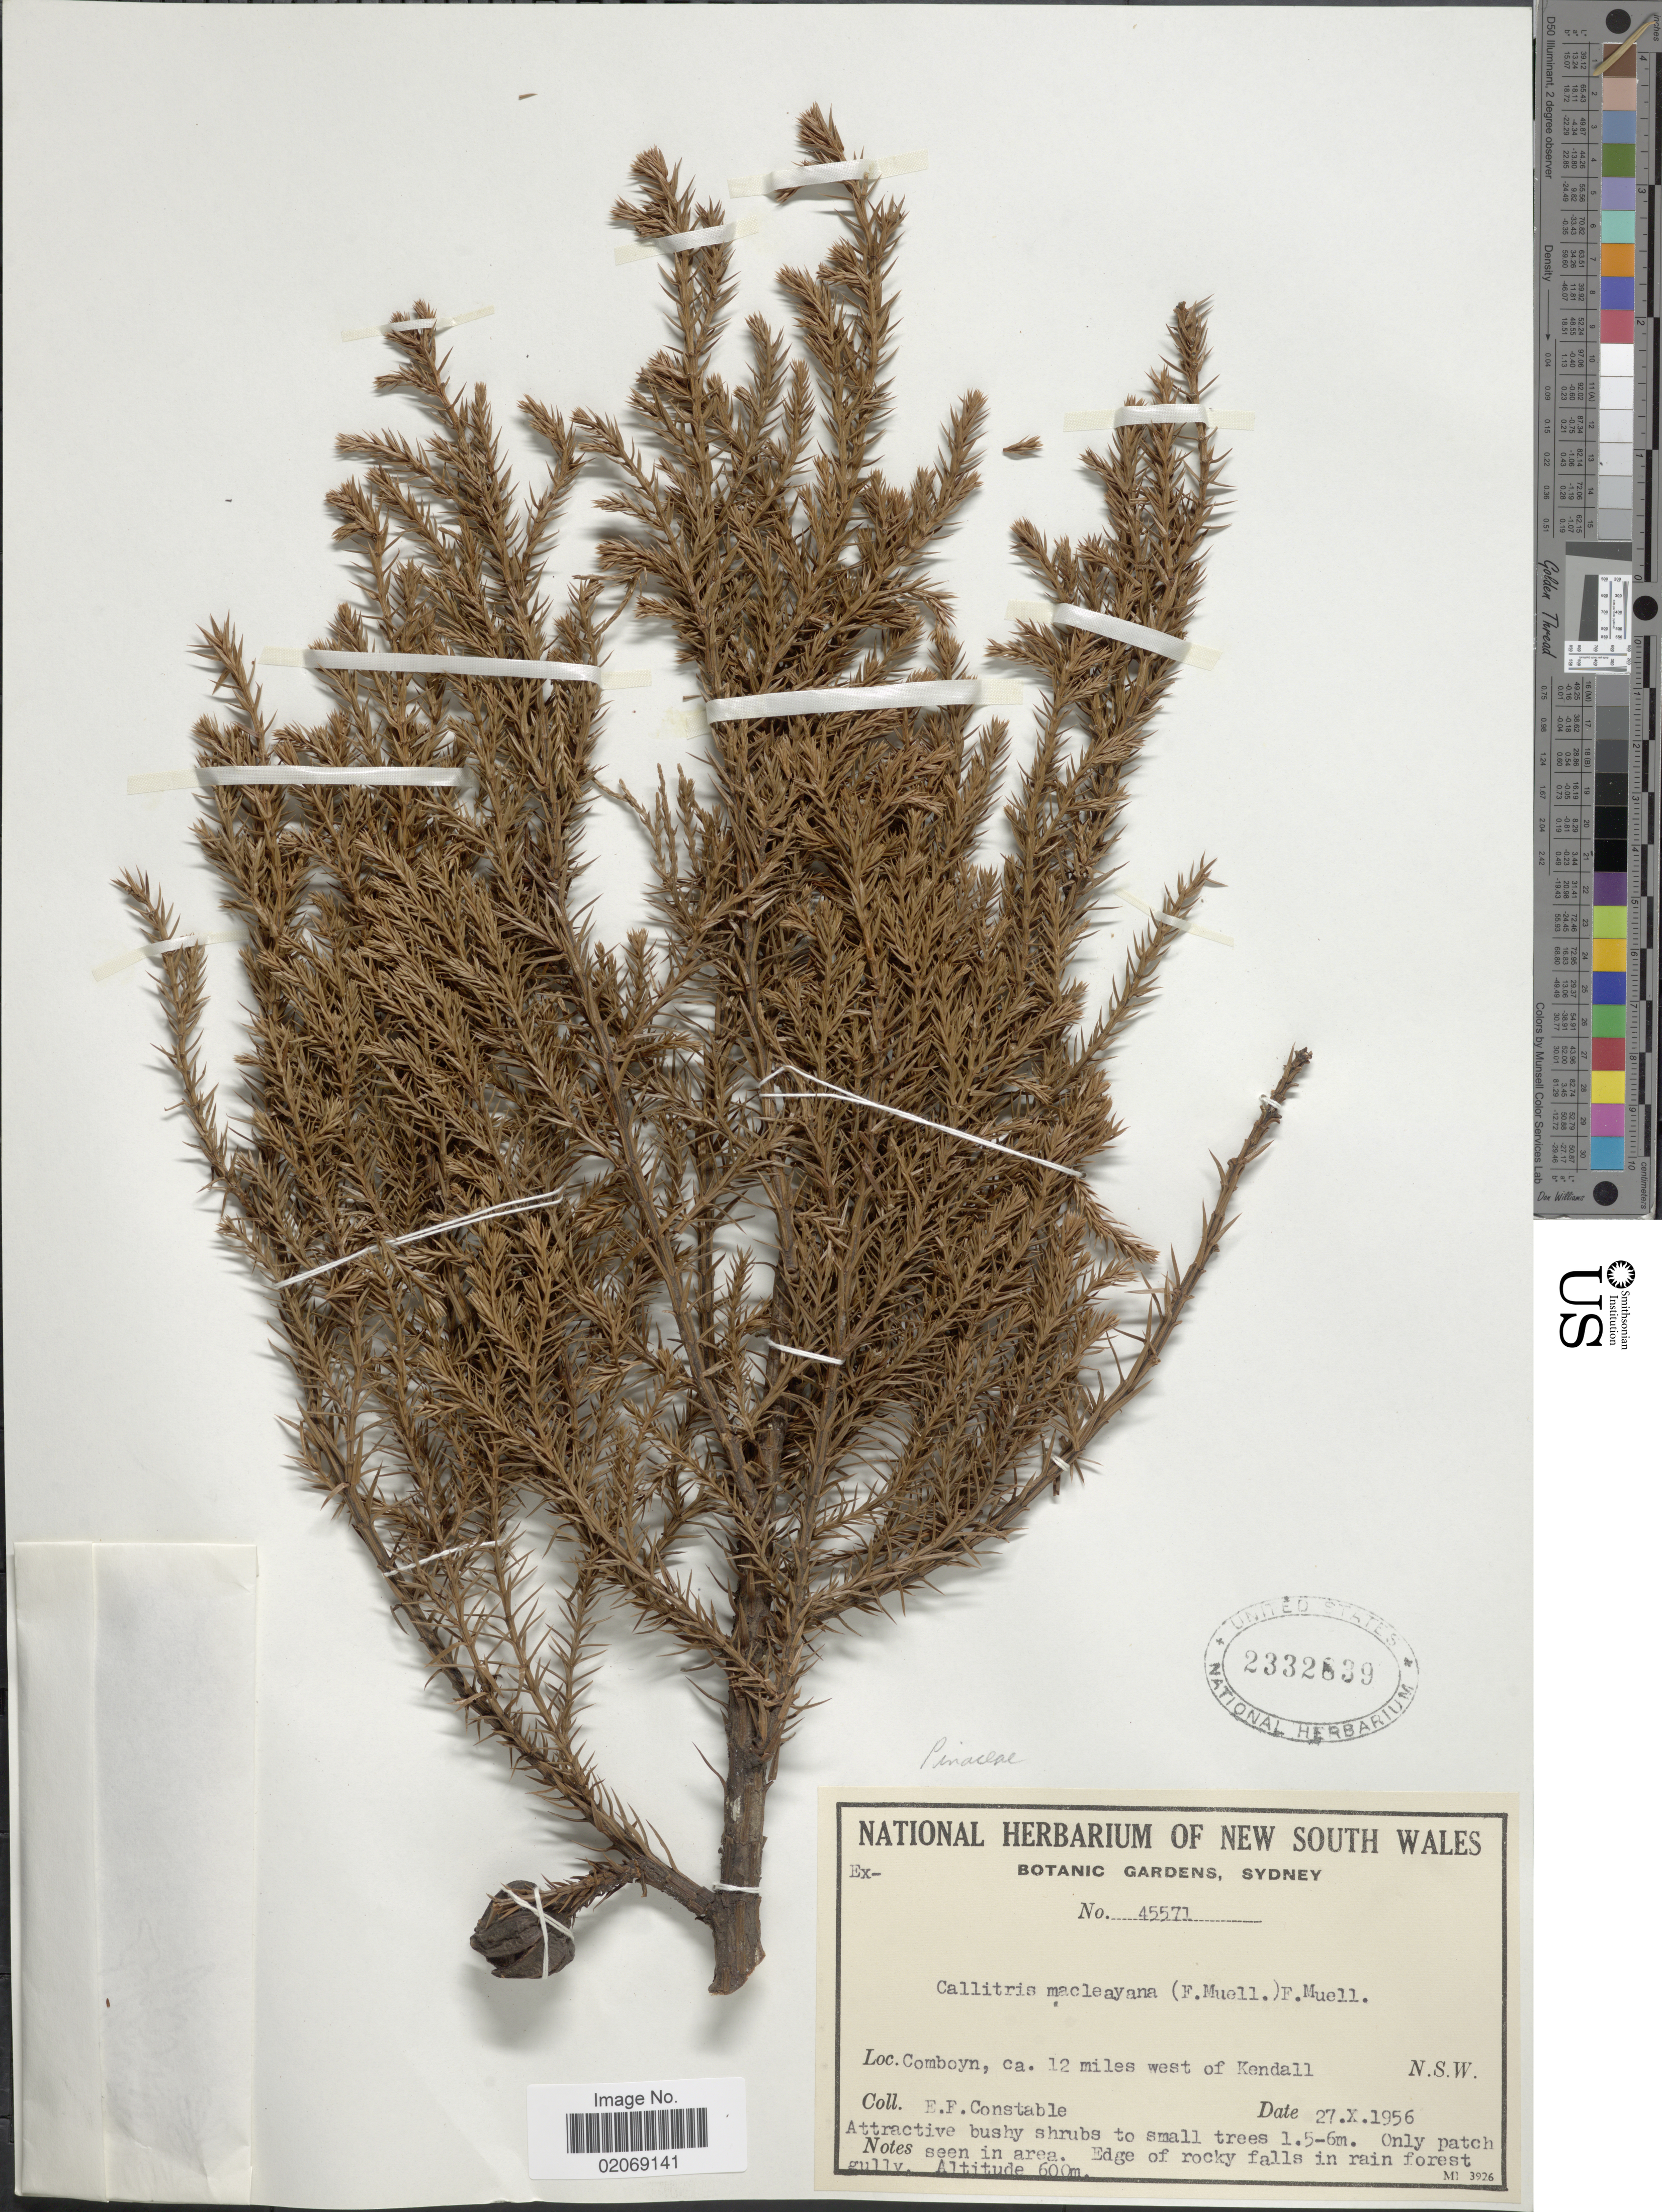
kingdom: Plantae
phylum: Tracheophyta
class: Pinopsida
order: Pinales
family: Cupressaceae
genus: Callitris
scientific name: Callitris macleayana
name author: (F. Muell.) F. Muell.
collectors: E. F. Constable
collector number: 45571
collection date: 1956-10-27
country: Australia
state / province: New South Wales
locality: Comboyn, ca. 12 miles west of Kendall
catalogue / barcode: US 2332839